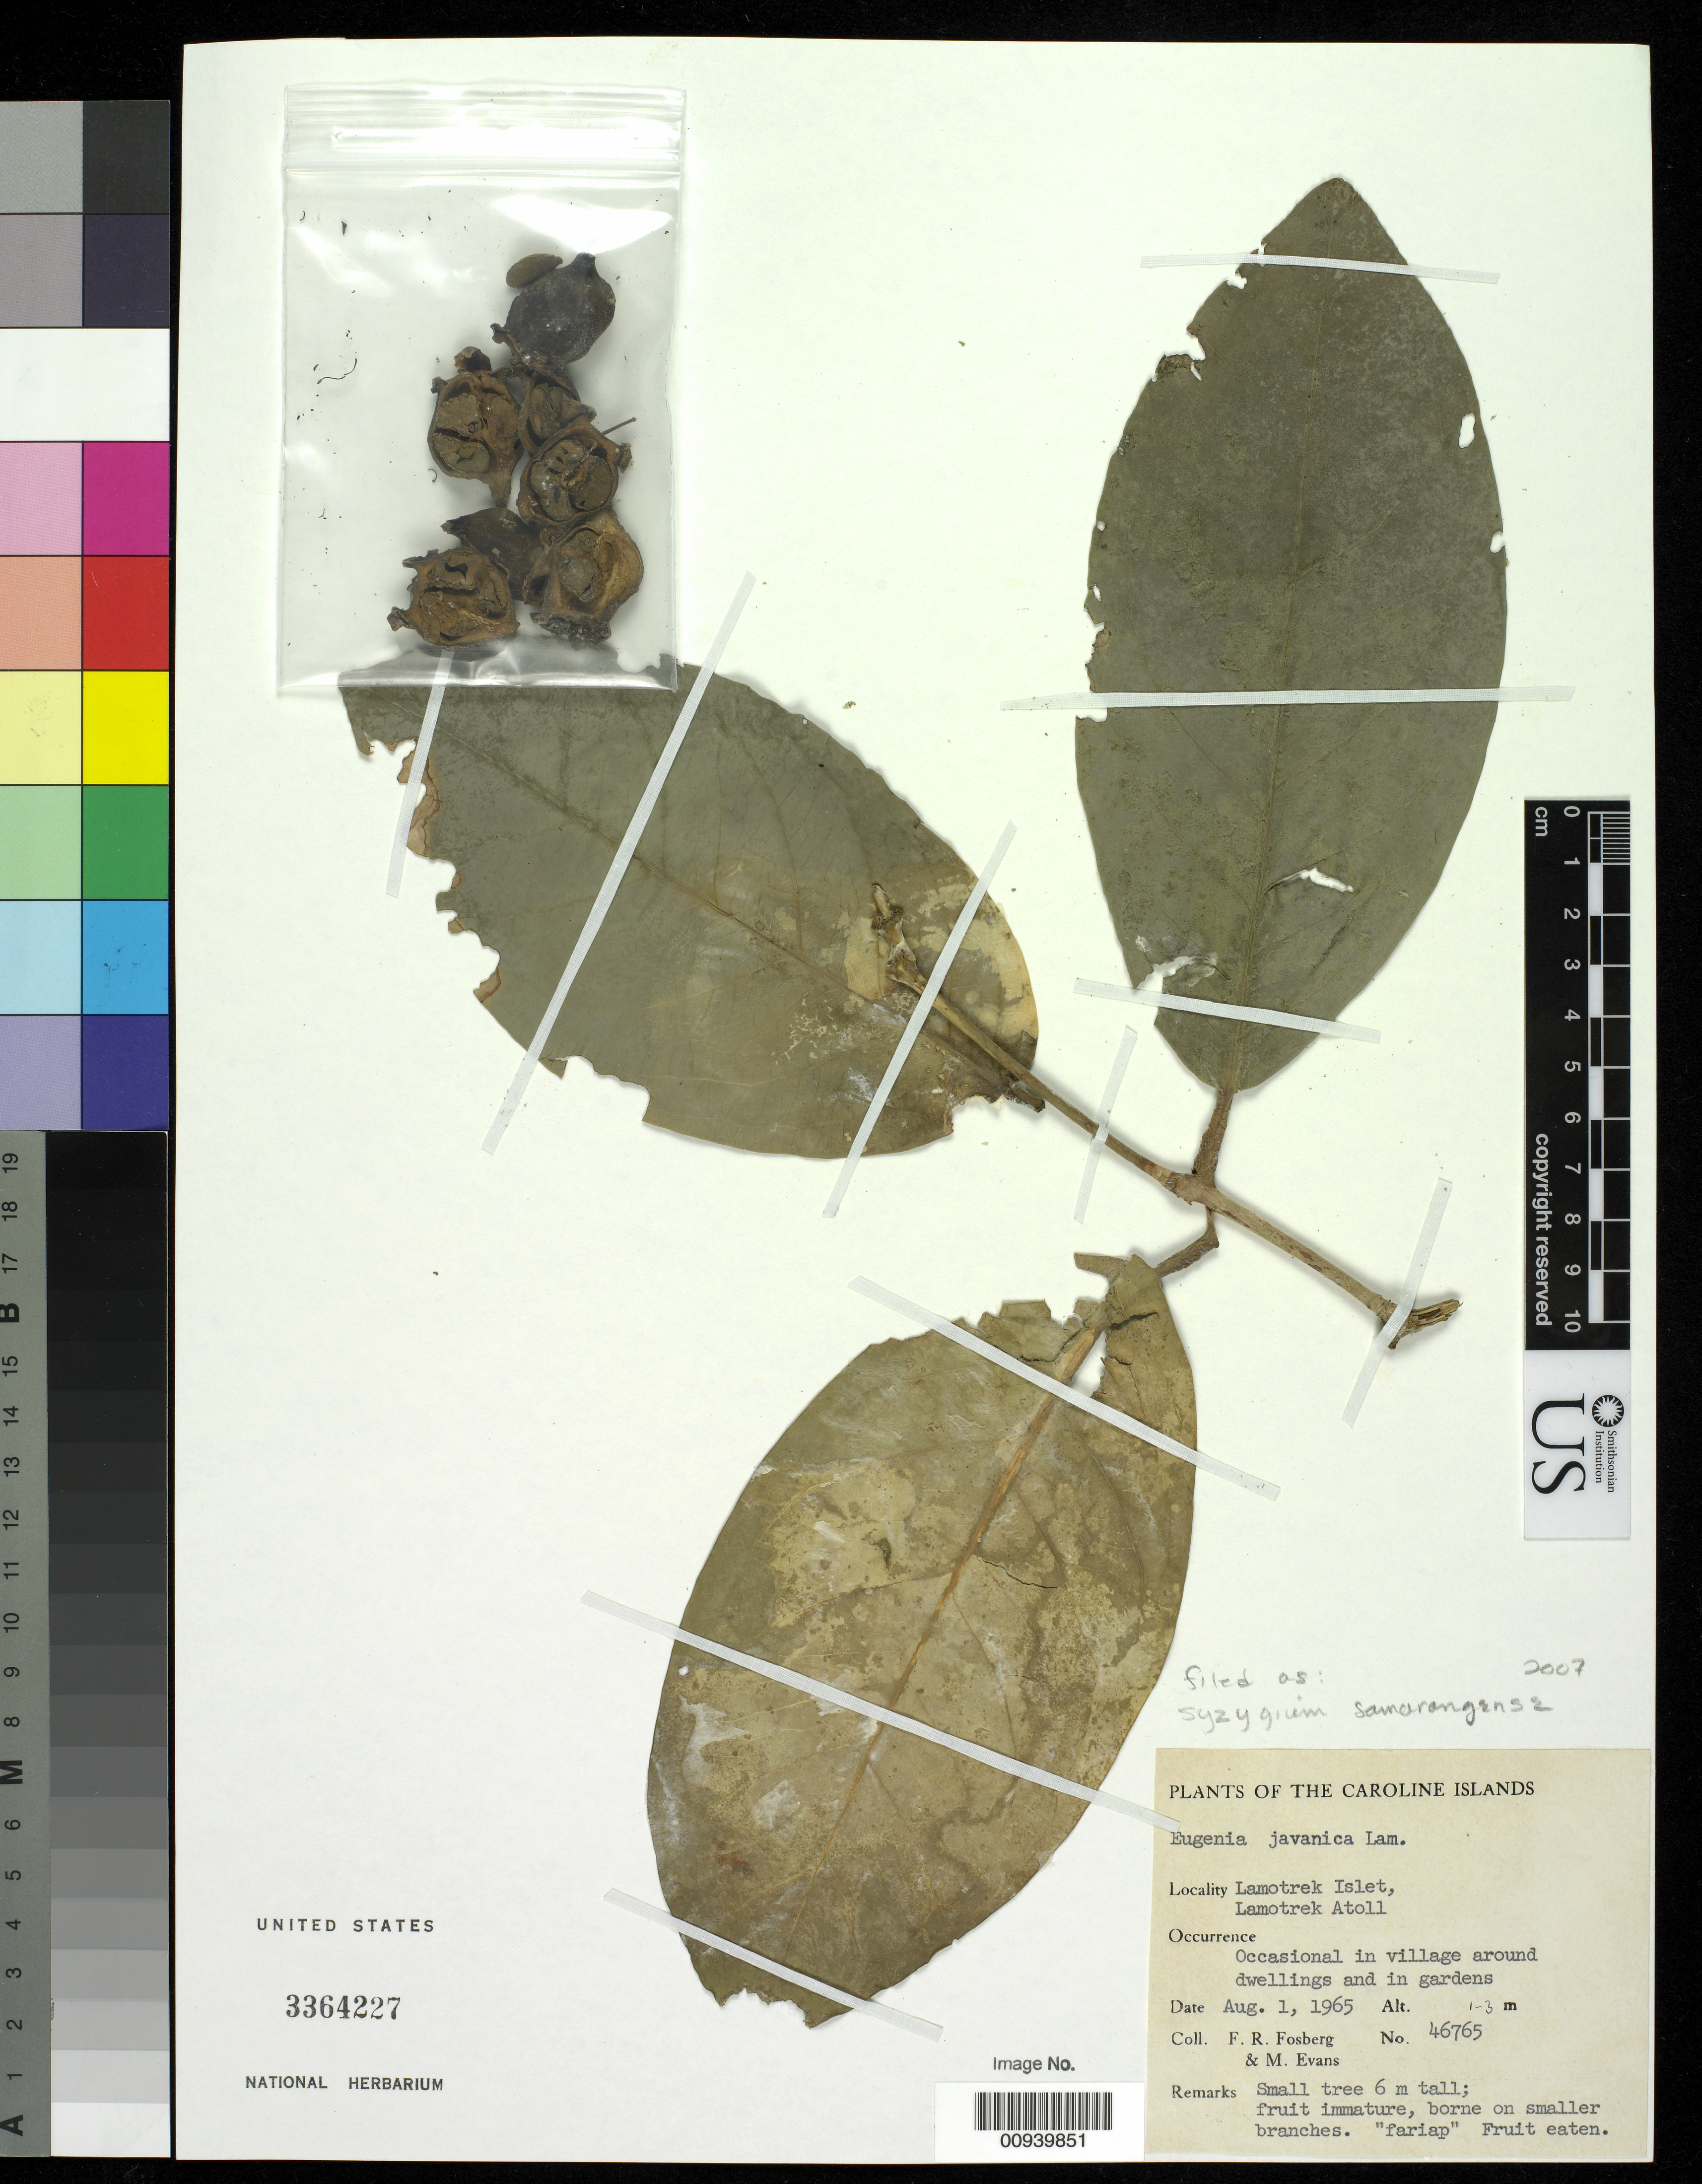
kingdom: Plantae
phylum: Tracheophyta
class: Magnoliopsida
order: Myrtales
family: Myrtaceae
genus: Syzygium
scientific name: Syzygium samarangense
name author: (Blume) Merr. & L.M. Perry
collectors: F. R. Fosberg & M. Evans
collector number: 46765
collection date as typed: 01 Aug 1965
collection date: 1965-08-01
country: Micronesia, Federated States of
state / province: Yap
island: Lamotrek Atoll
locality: Lamotrek Islet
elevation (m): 1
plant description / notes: Cited by Byng et al., Phytotaxa 427(2): 124. 2019.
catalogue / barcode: US 3364227